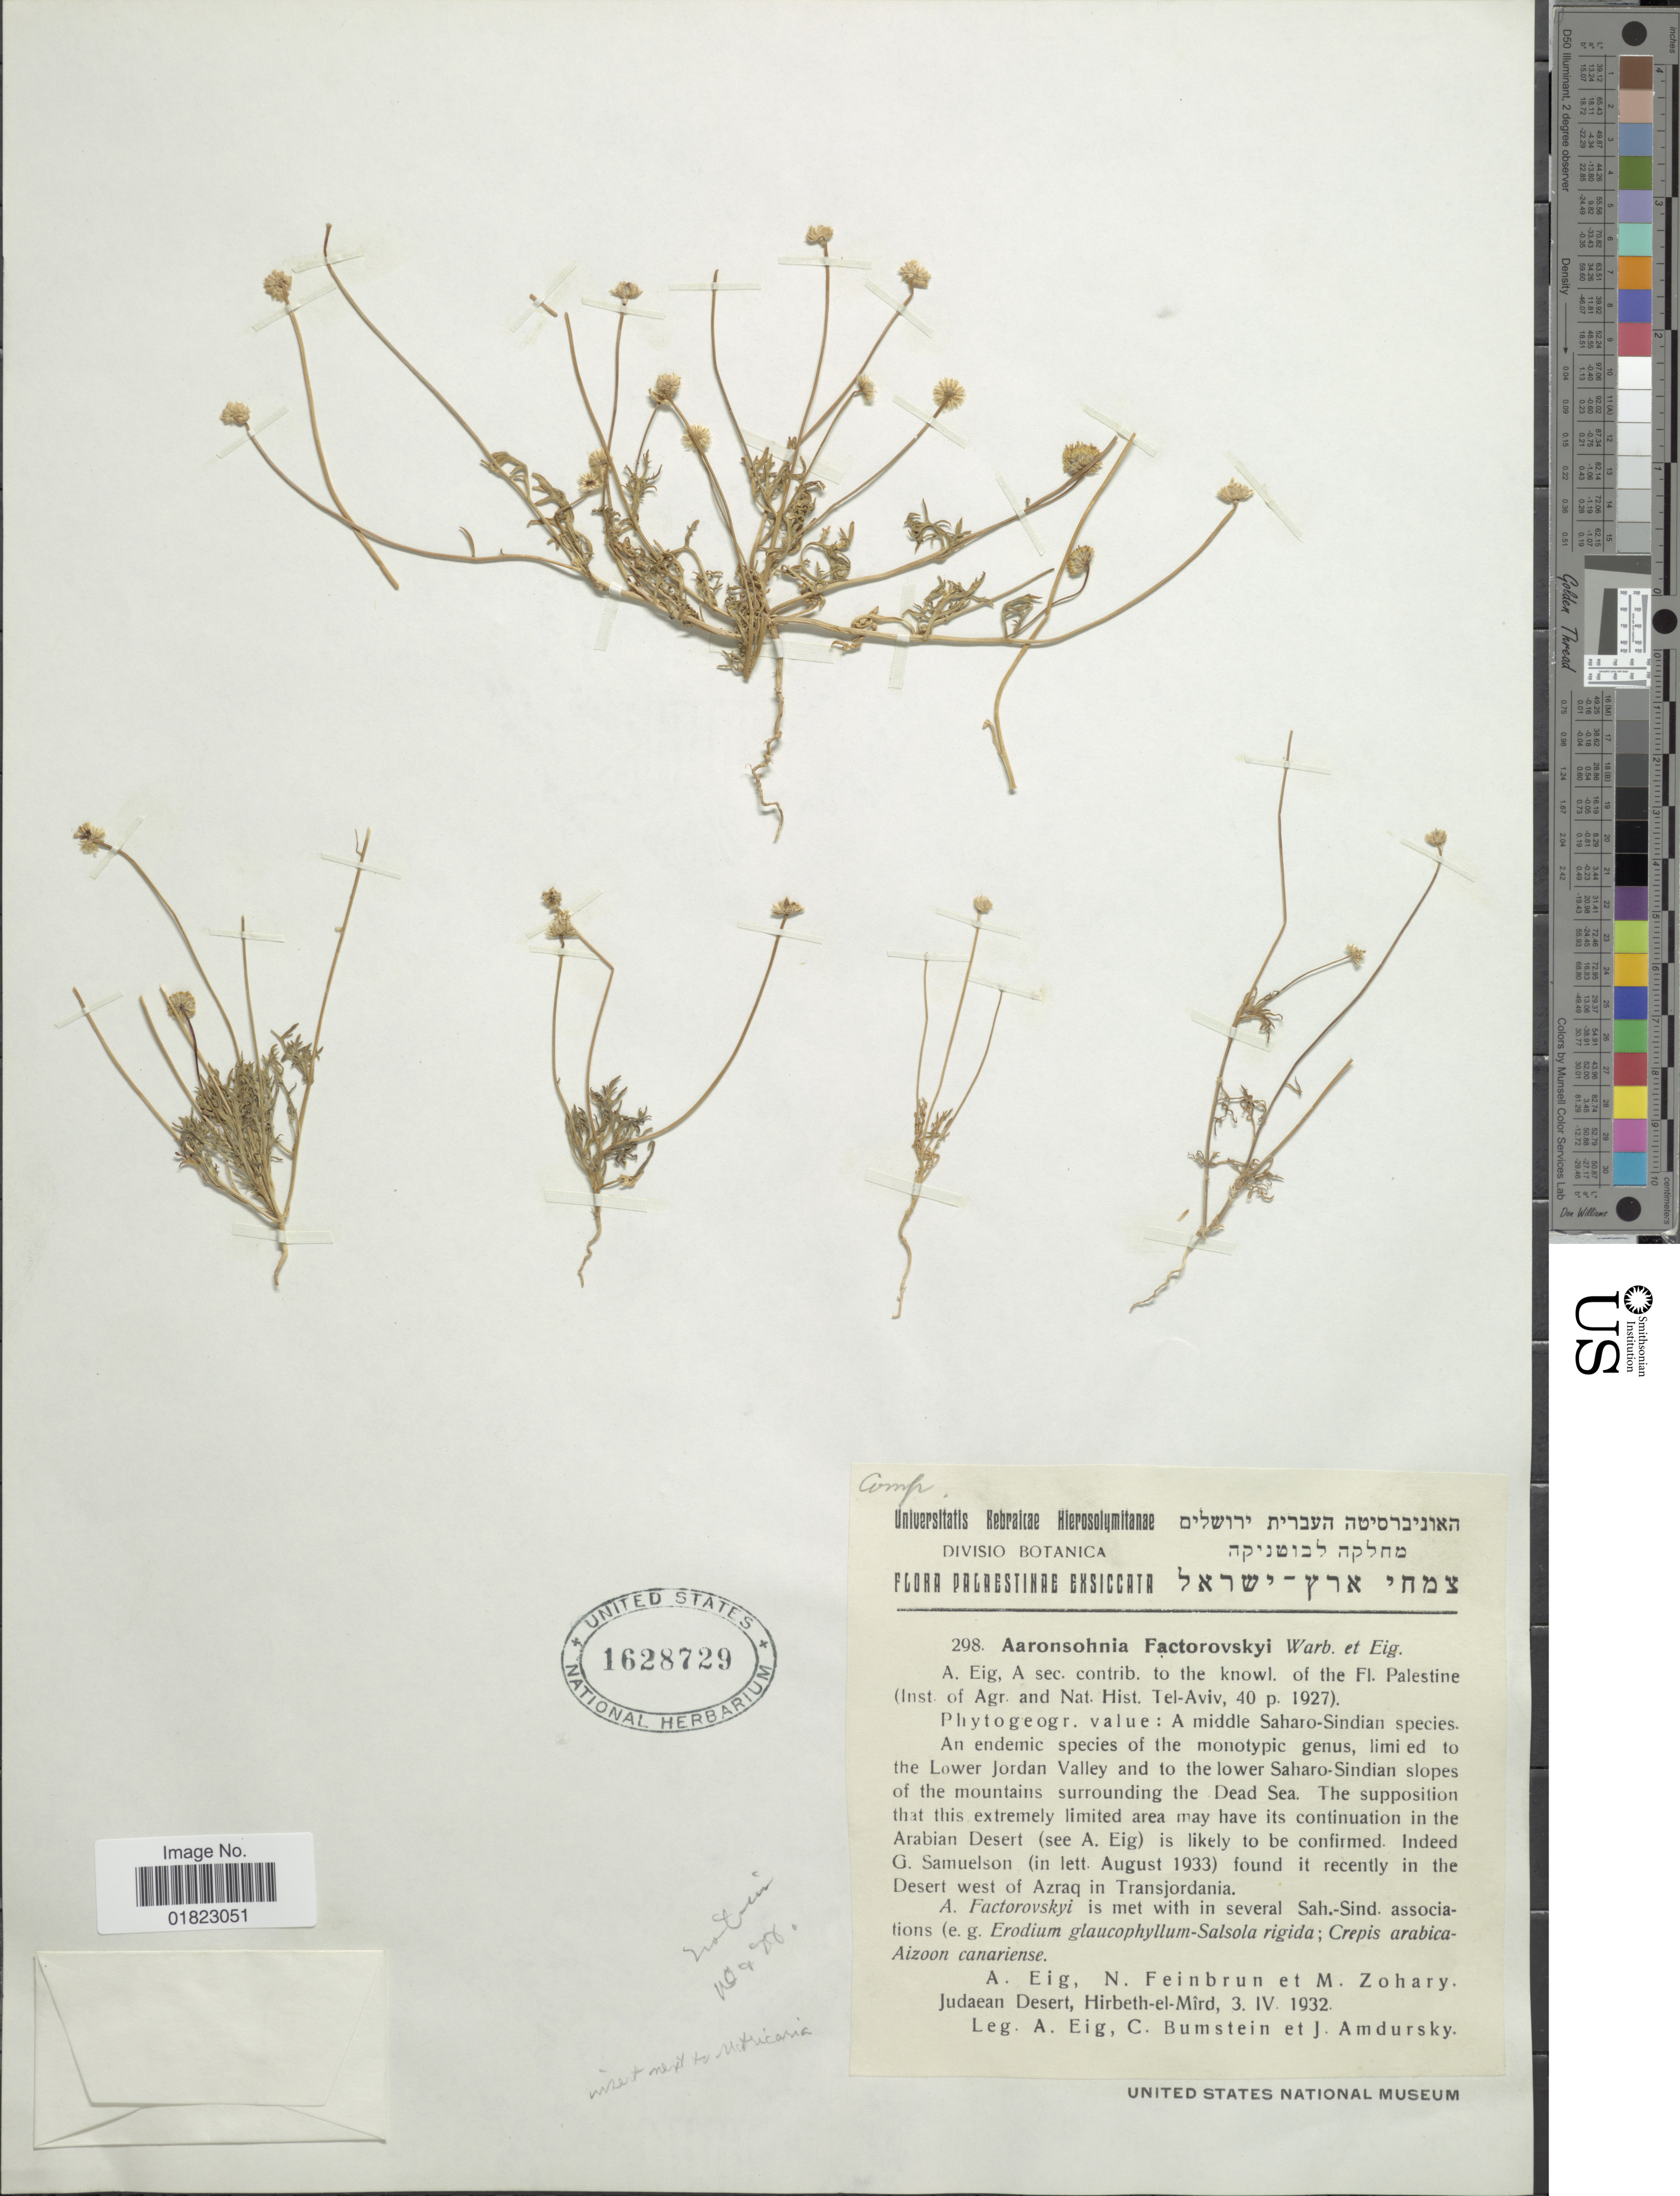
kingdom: Plantae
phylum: Tracheophyta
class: Magnoliopsida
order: Asterales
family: Asteraceae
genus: Aaronsohnia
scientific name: Aaronsohnia factorovskyi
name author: Warb. & Eig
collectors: A. Eig, N. Feinbrun & M. Zohary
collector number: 298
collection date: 1932-04-03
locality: The Lower Jordan Valley and to the monotypic genus, limited the Lower Jordan Valley and the lower Sahora-Sindian slopes of the mountains surrounding the Dead sea.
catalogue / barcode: US 1628729